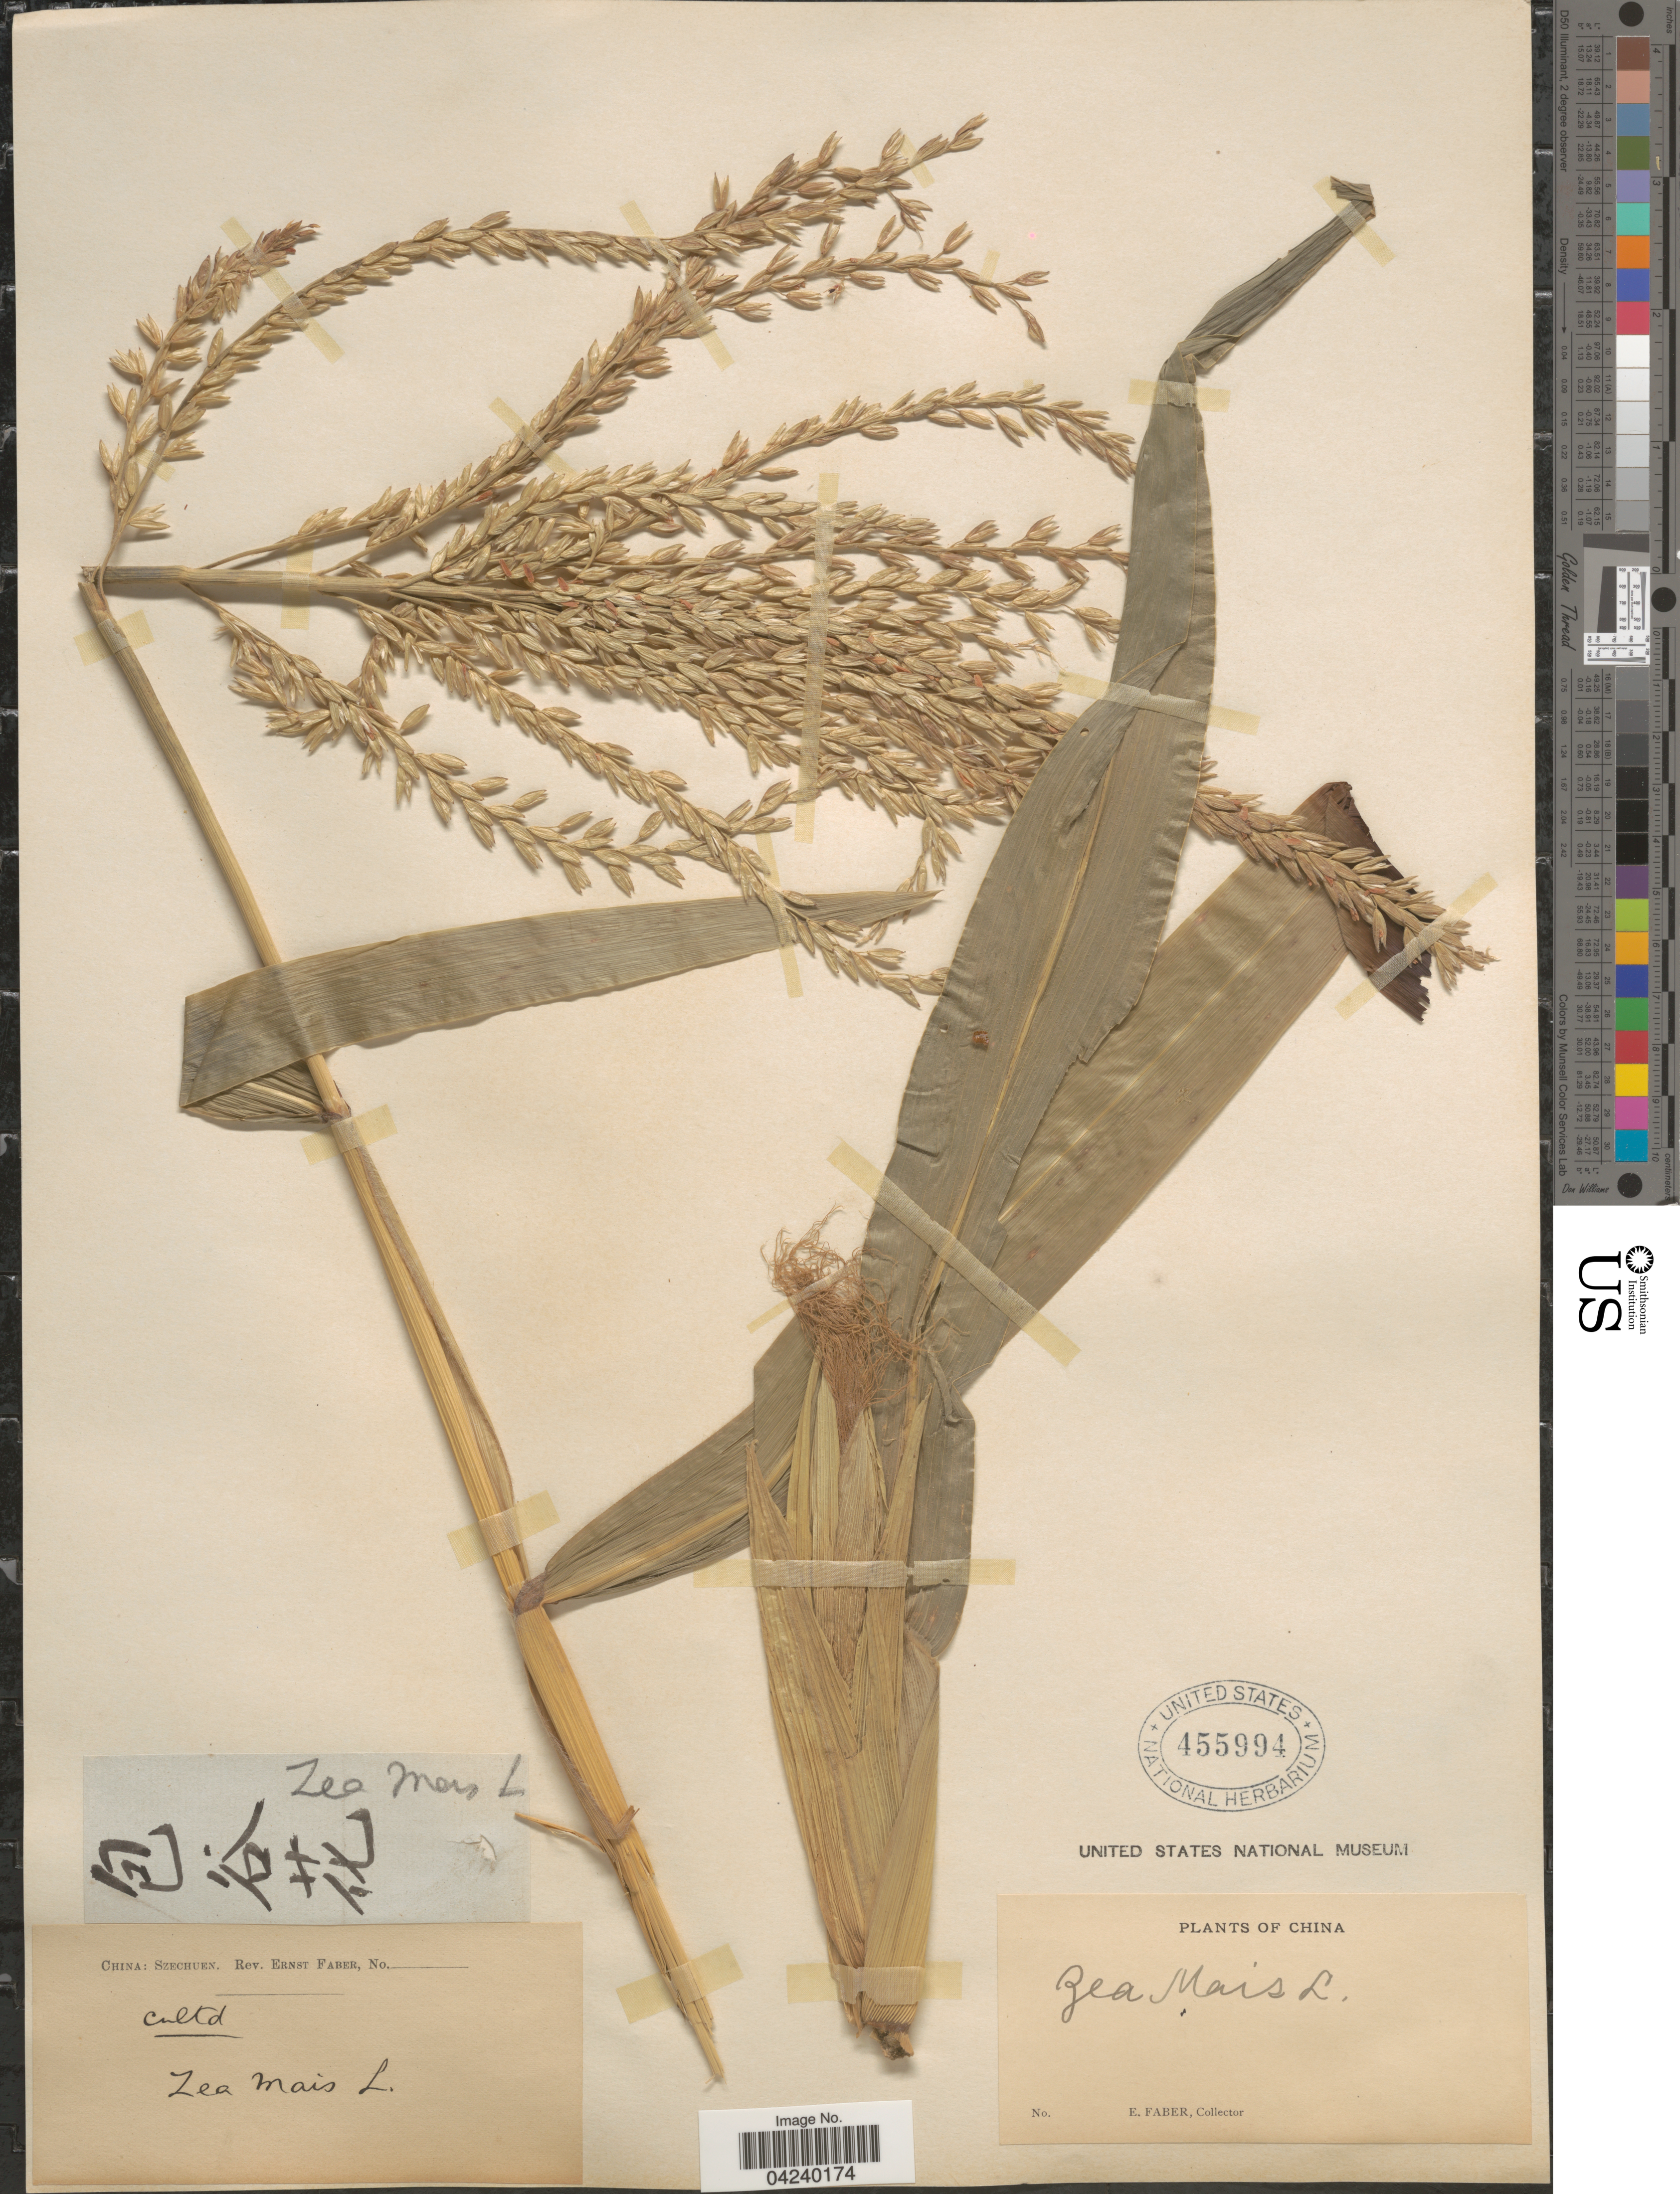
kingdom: Plantae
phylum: Tracheophyta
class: Liliopsida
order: Poales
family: Poaceae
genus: Zea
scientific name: Zea mays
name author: L.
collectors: E. Faber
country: China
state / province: Sichuan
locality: Szechuen.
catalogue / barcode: US 455994